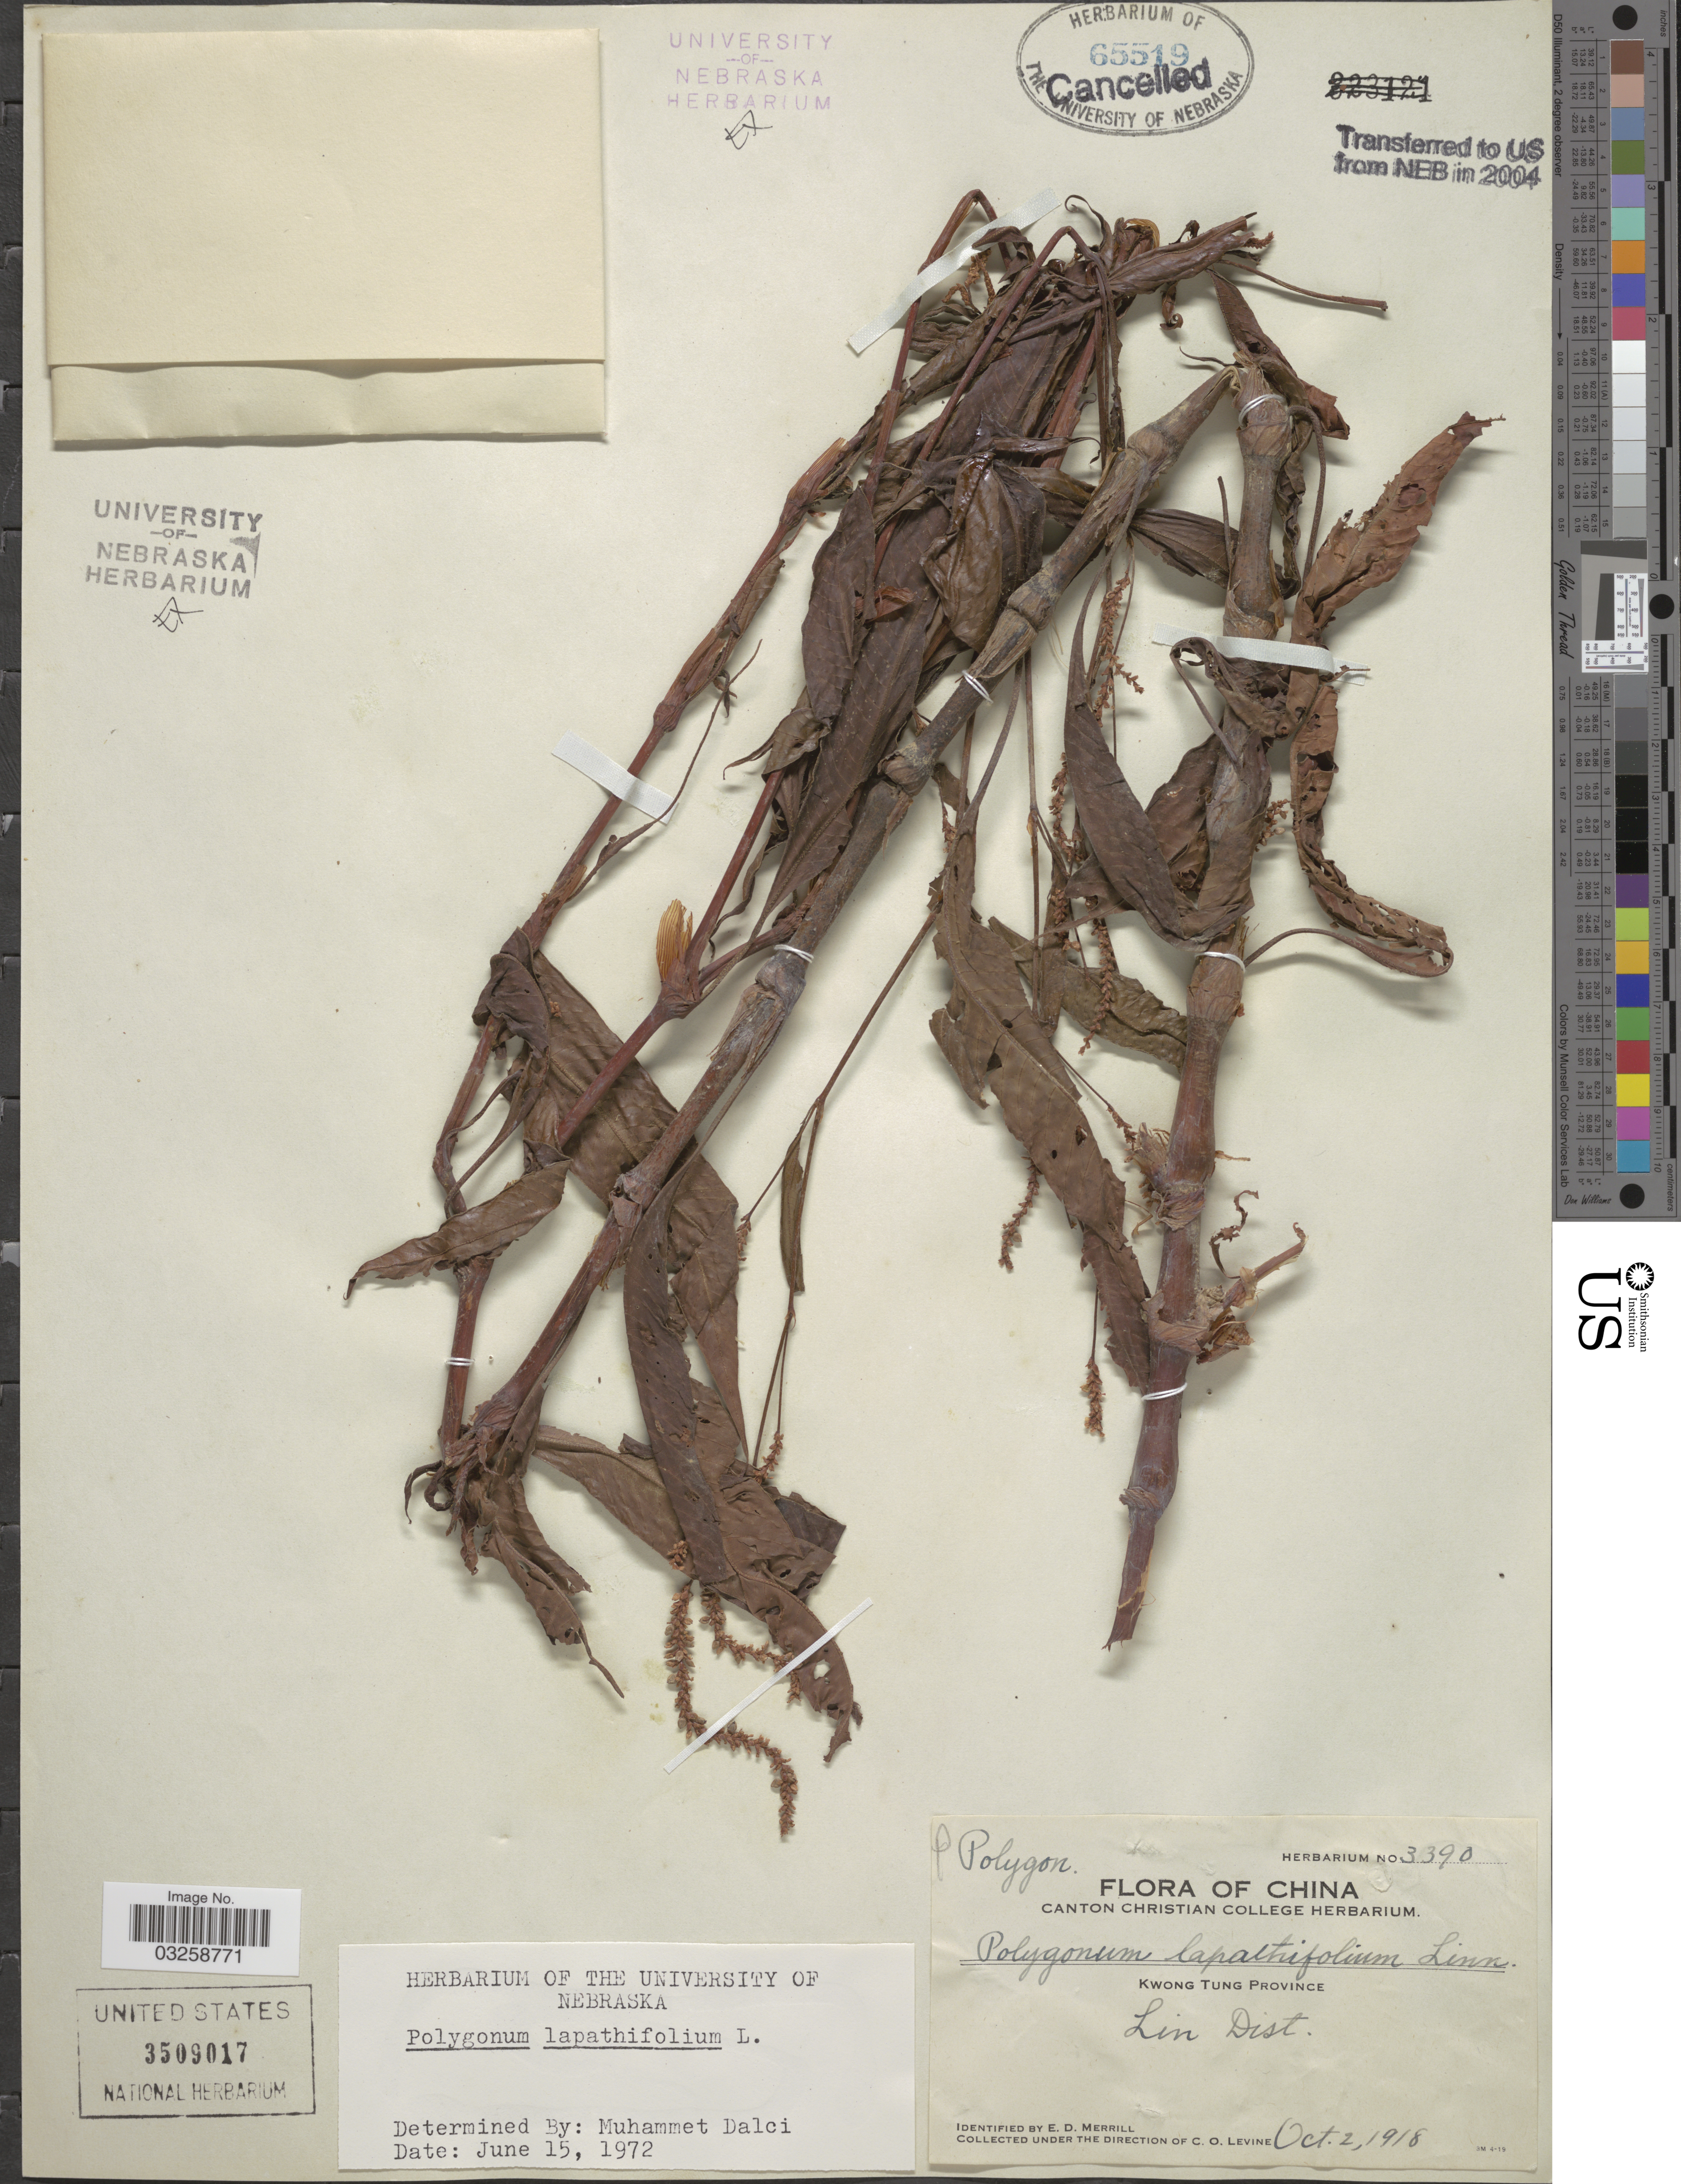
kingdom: Plantae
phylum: Tracheophyta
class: Magnoliopsida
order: Caryophyllales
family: Polygonaceae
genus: Polygonum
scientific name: Polygonum lapathifolium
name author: L.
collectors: C. O. Levine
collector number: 3390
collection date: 1918-10-02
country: China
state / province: Guangdong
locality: Kwong Tung Province. Lin Dist.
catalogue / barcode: US 3509017